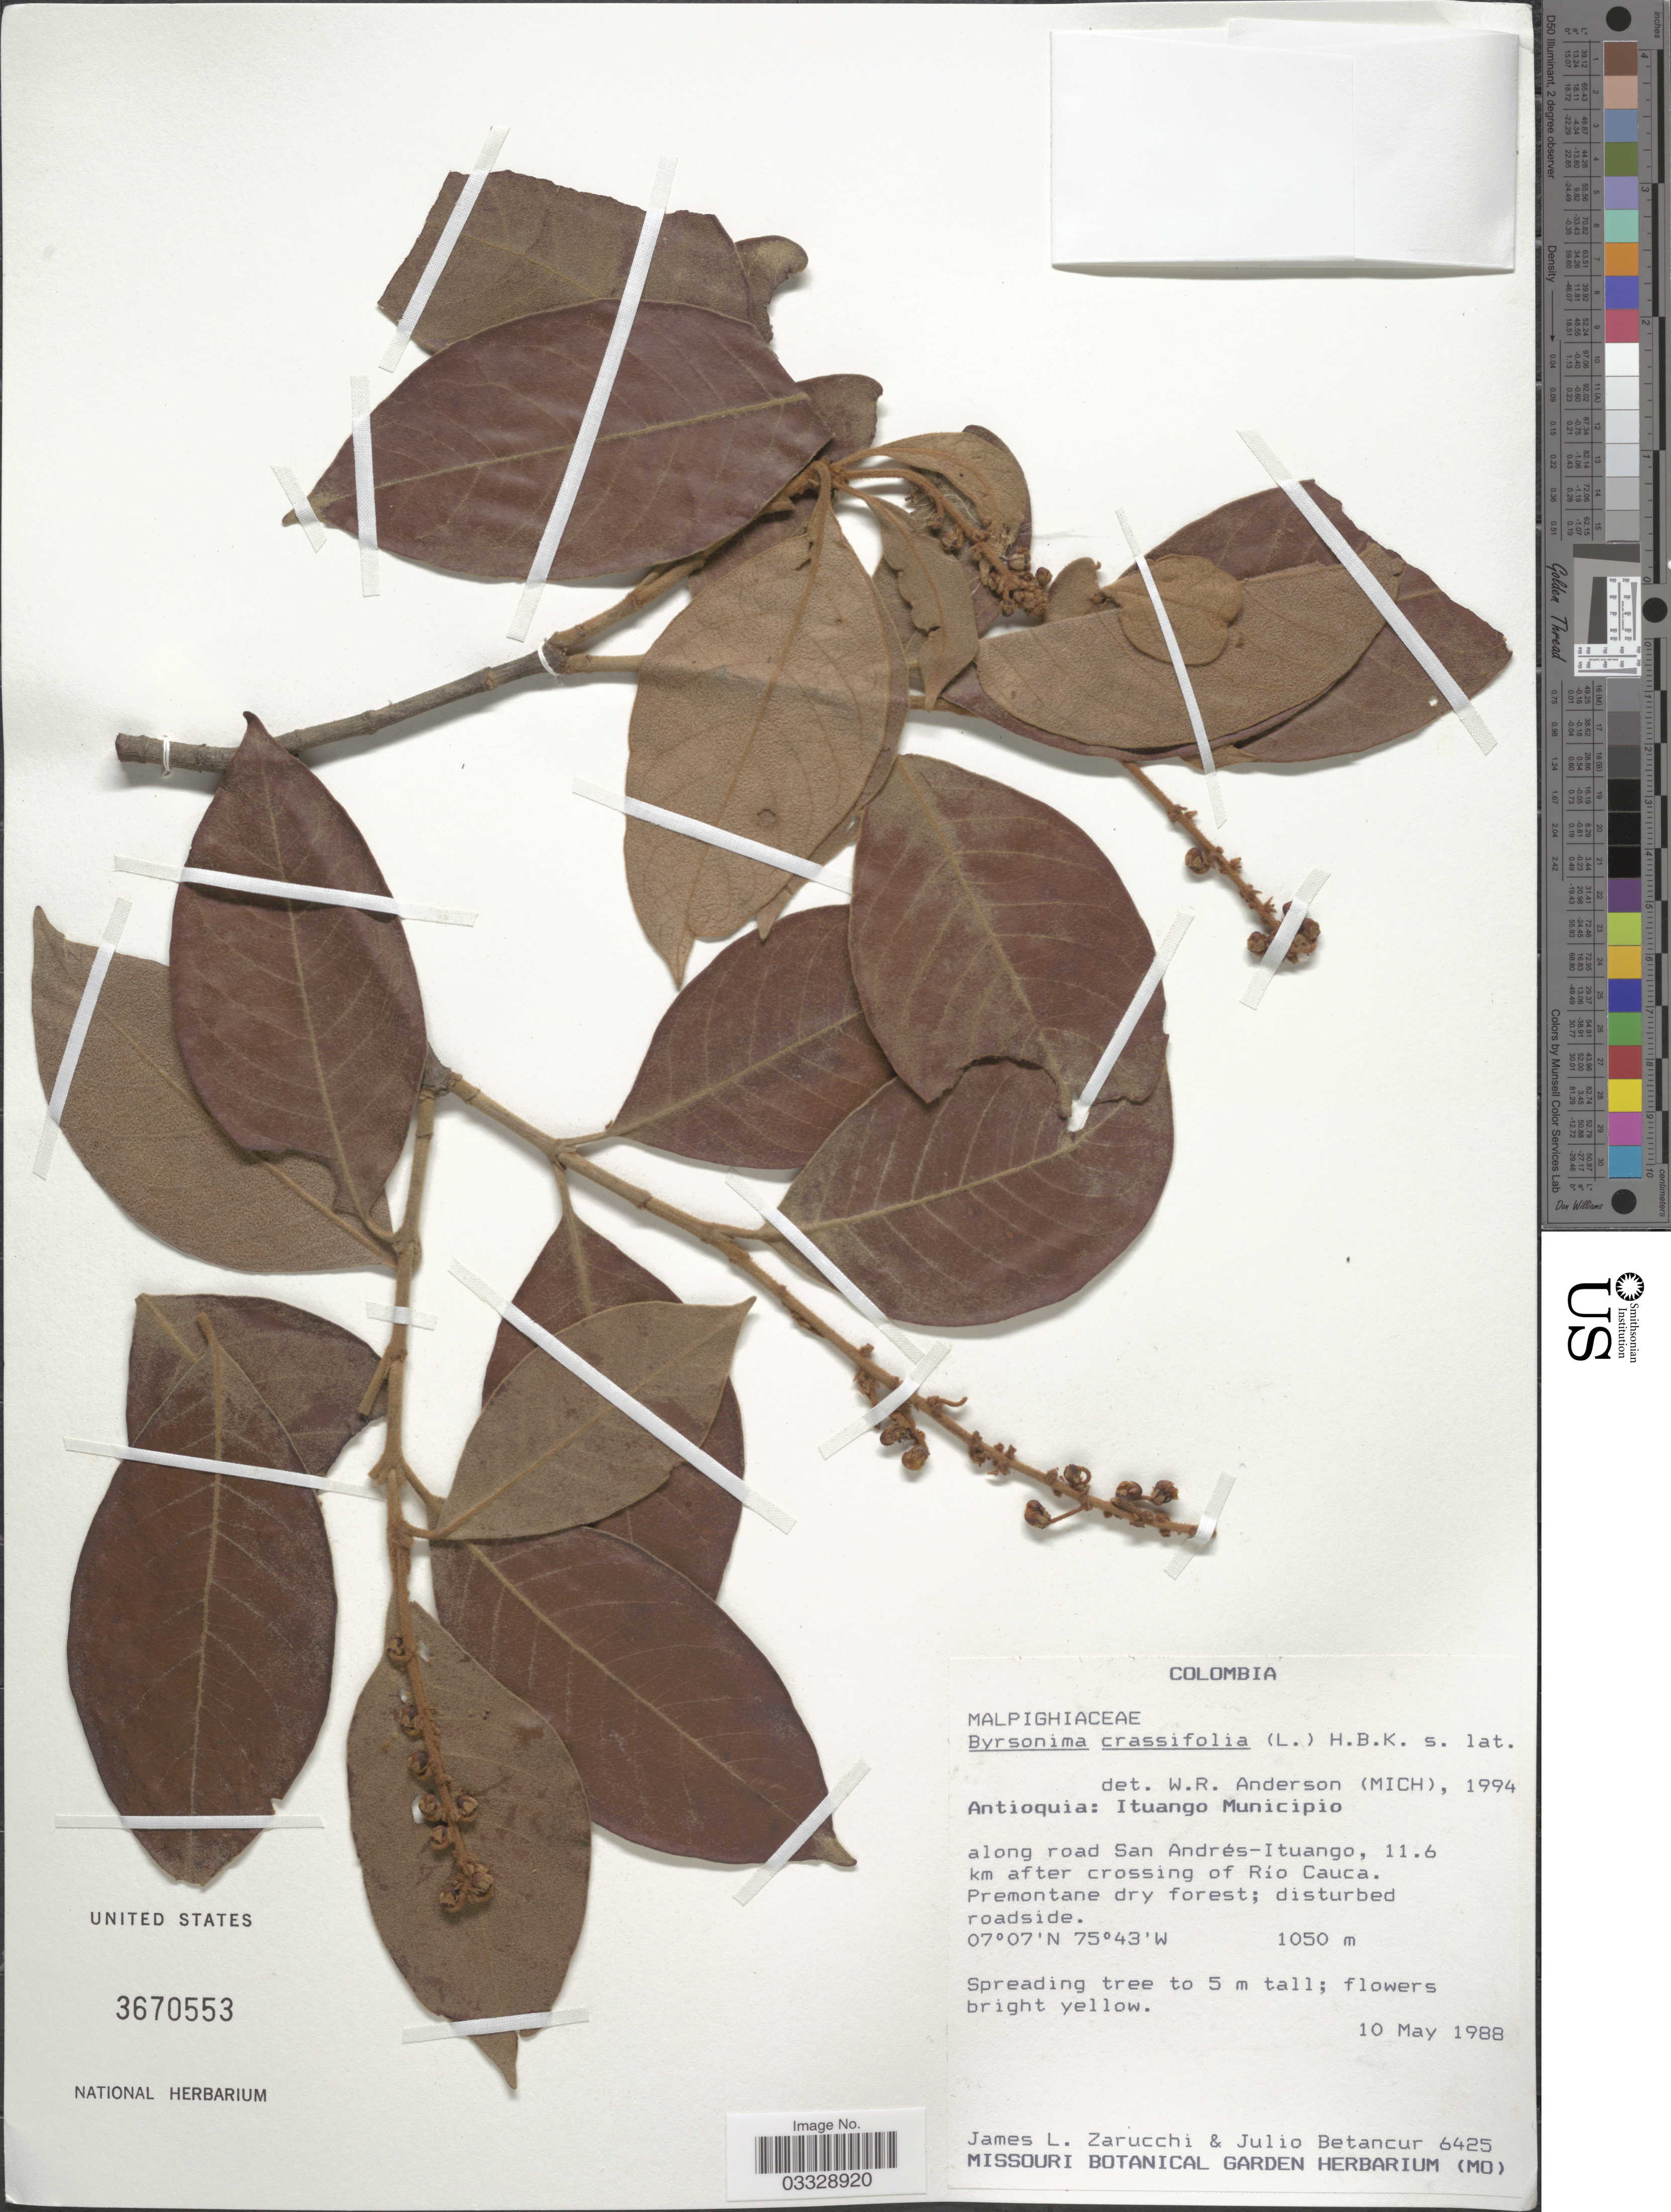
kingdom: Plantae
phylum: Tracheophyta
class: Magnoliopsida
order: Malpighiales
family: Malpighiaceae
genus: Byrsonima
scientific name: Byrsonima crassifolia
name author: (L.) Kunth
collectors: J. L. Zarucchi & J. Betancur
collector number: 6425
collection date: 1988-05-10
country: Colombia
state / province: Antioquia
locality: Ituango Municipio along road San Andrés-Ituango, 11.6 km after crossing of Río Cauca.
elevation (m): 1050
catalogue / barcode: US 3670553